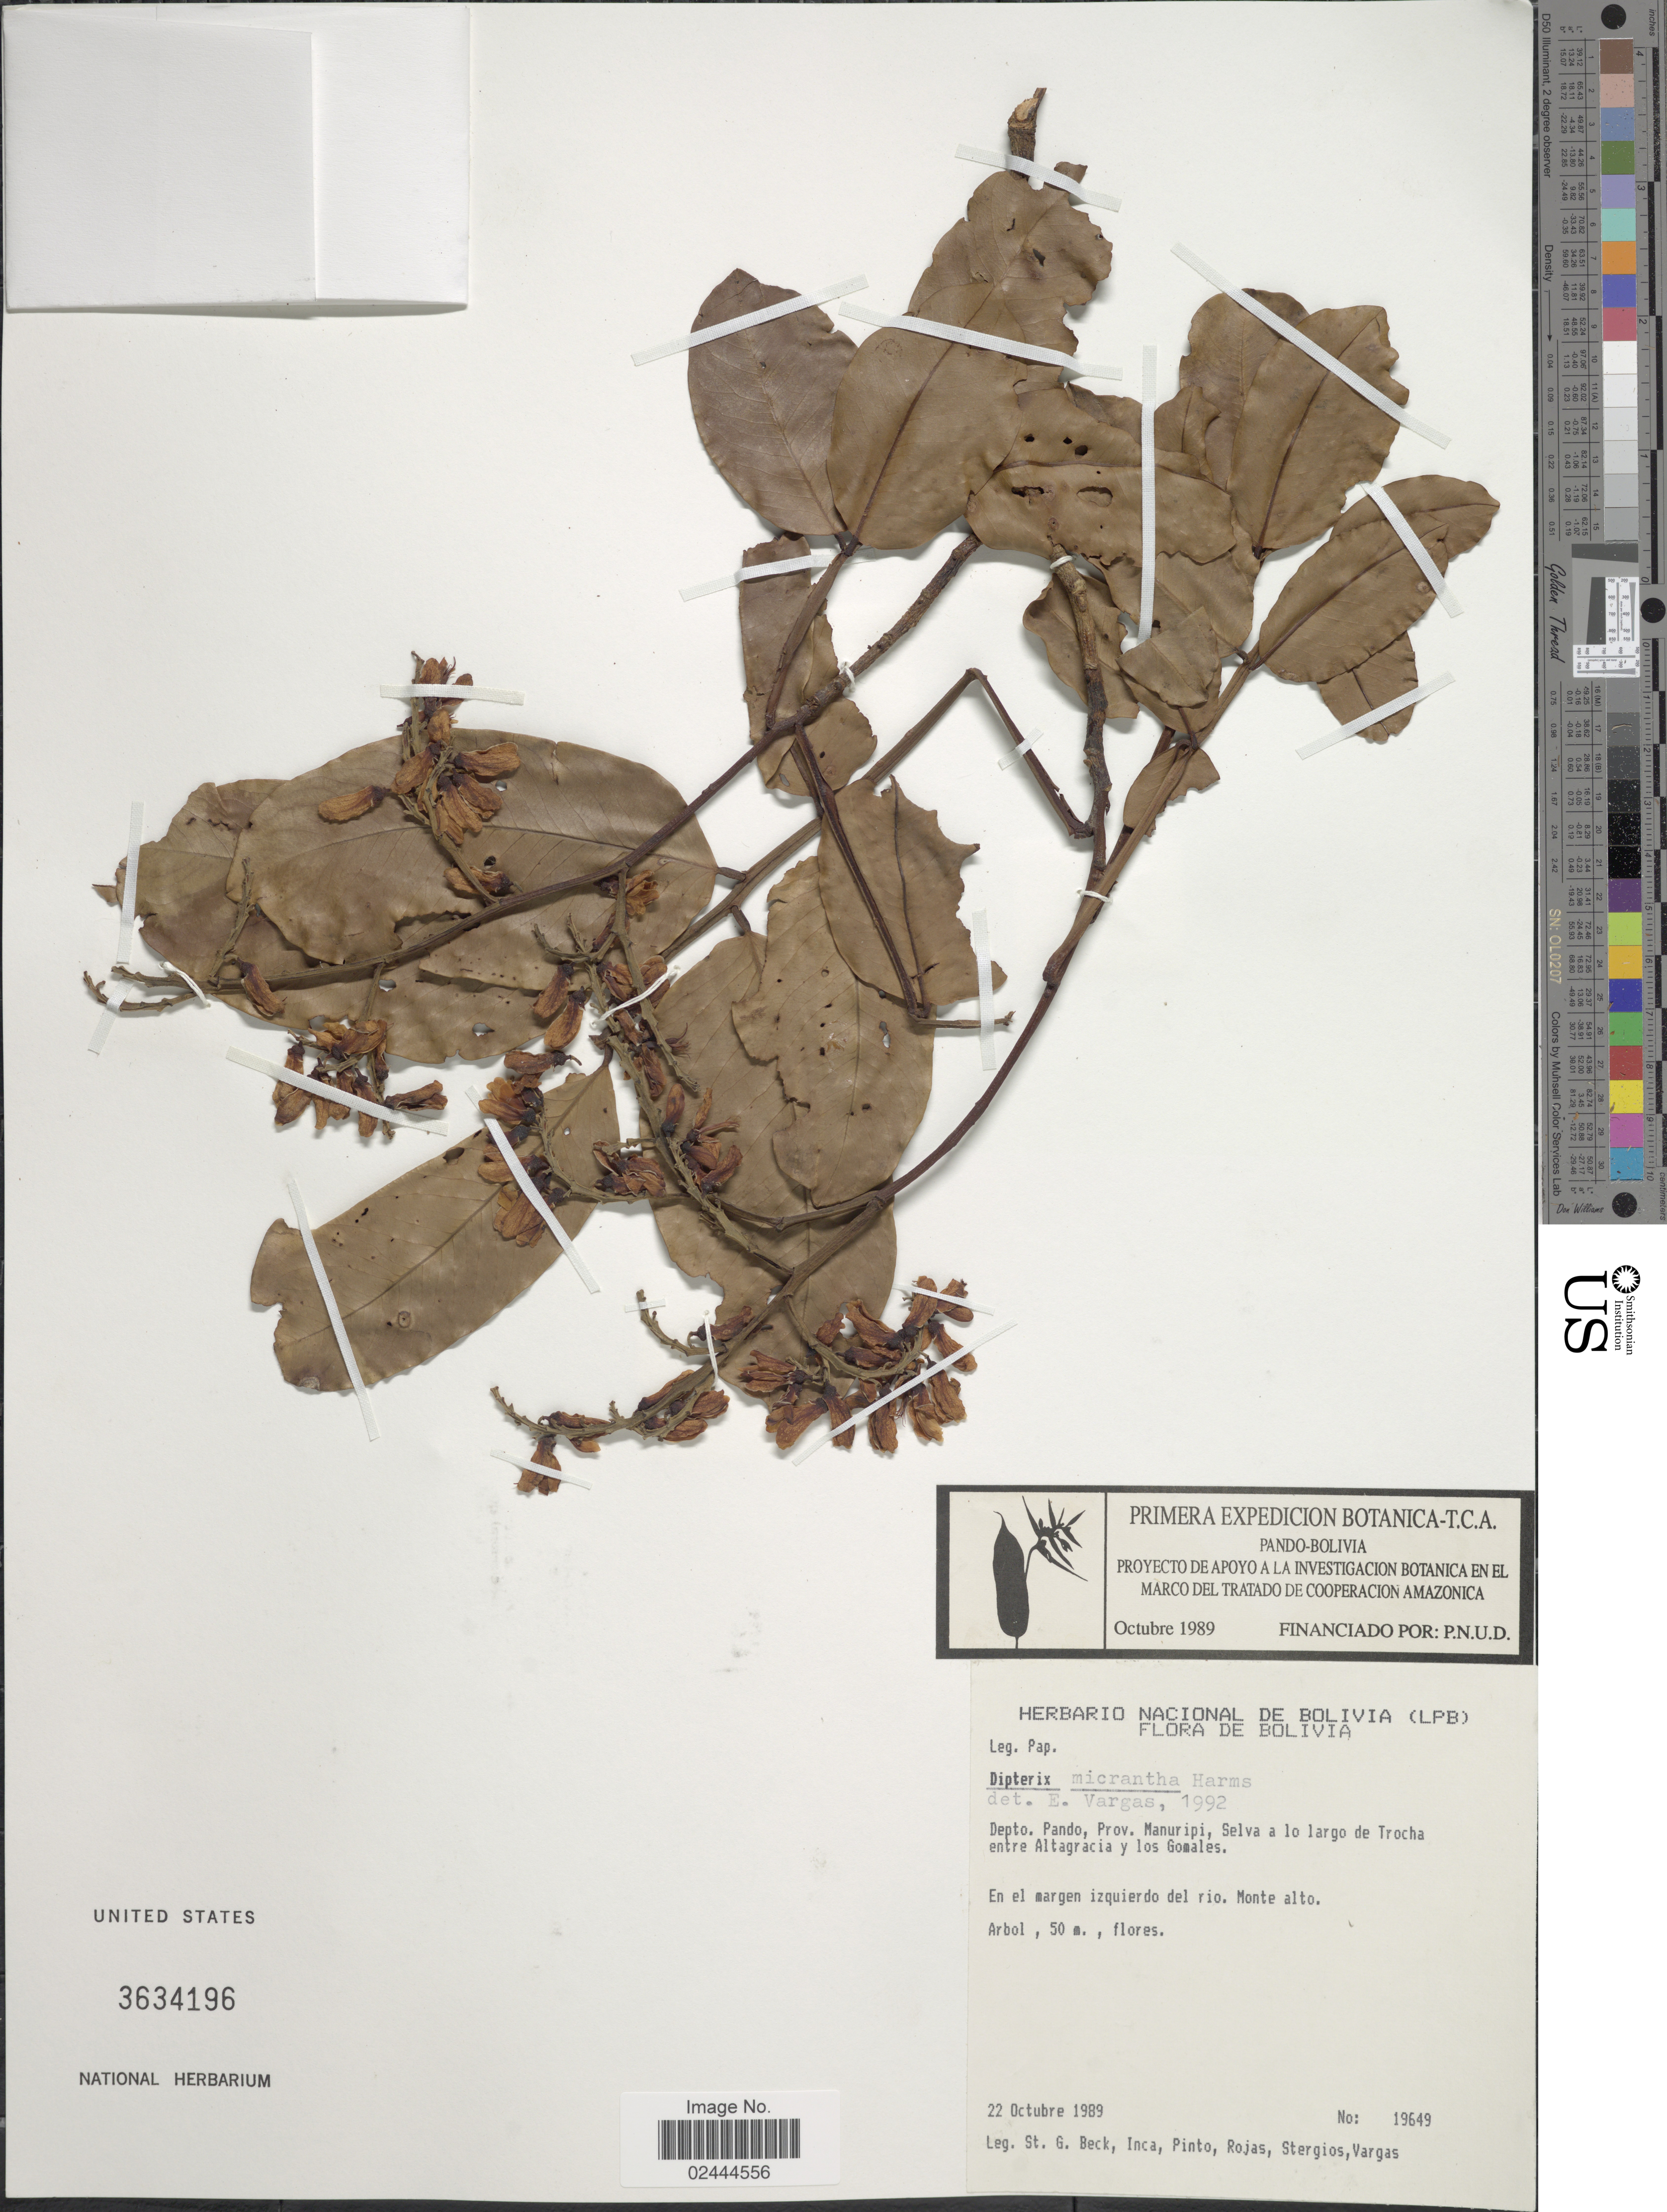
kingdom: Plantae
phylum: Tracheophyta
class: Magnoliopsida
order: Fabales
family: Fabaceae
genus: Dipteryx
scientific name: Dipteryx micrantha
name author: Harms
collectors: S. G. Beck, -. Inca, Rojas, --, B. G. Stergios & Vargas, --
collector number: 19649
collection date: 1989-10-22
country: Bolivia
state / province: Pando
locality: Prov. Manuripi, Selva a lo largo de Trocha entre Altagracia y los Gomales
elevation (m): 50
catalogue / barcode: US 3634196